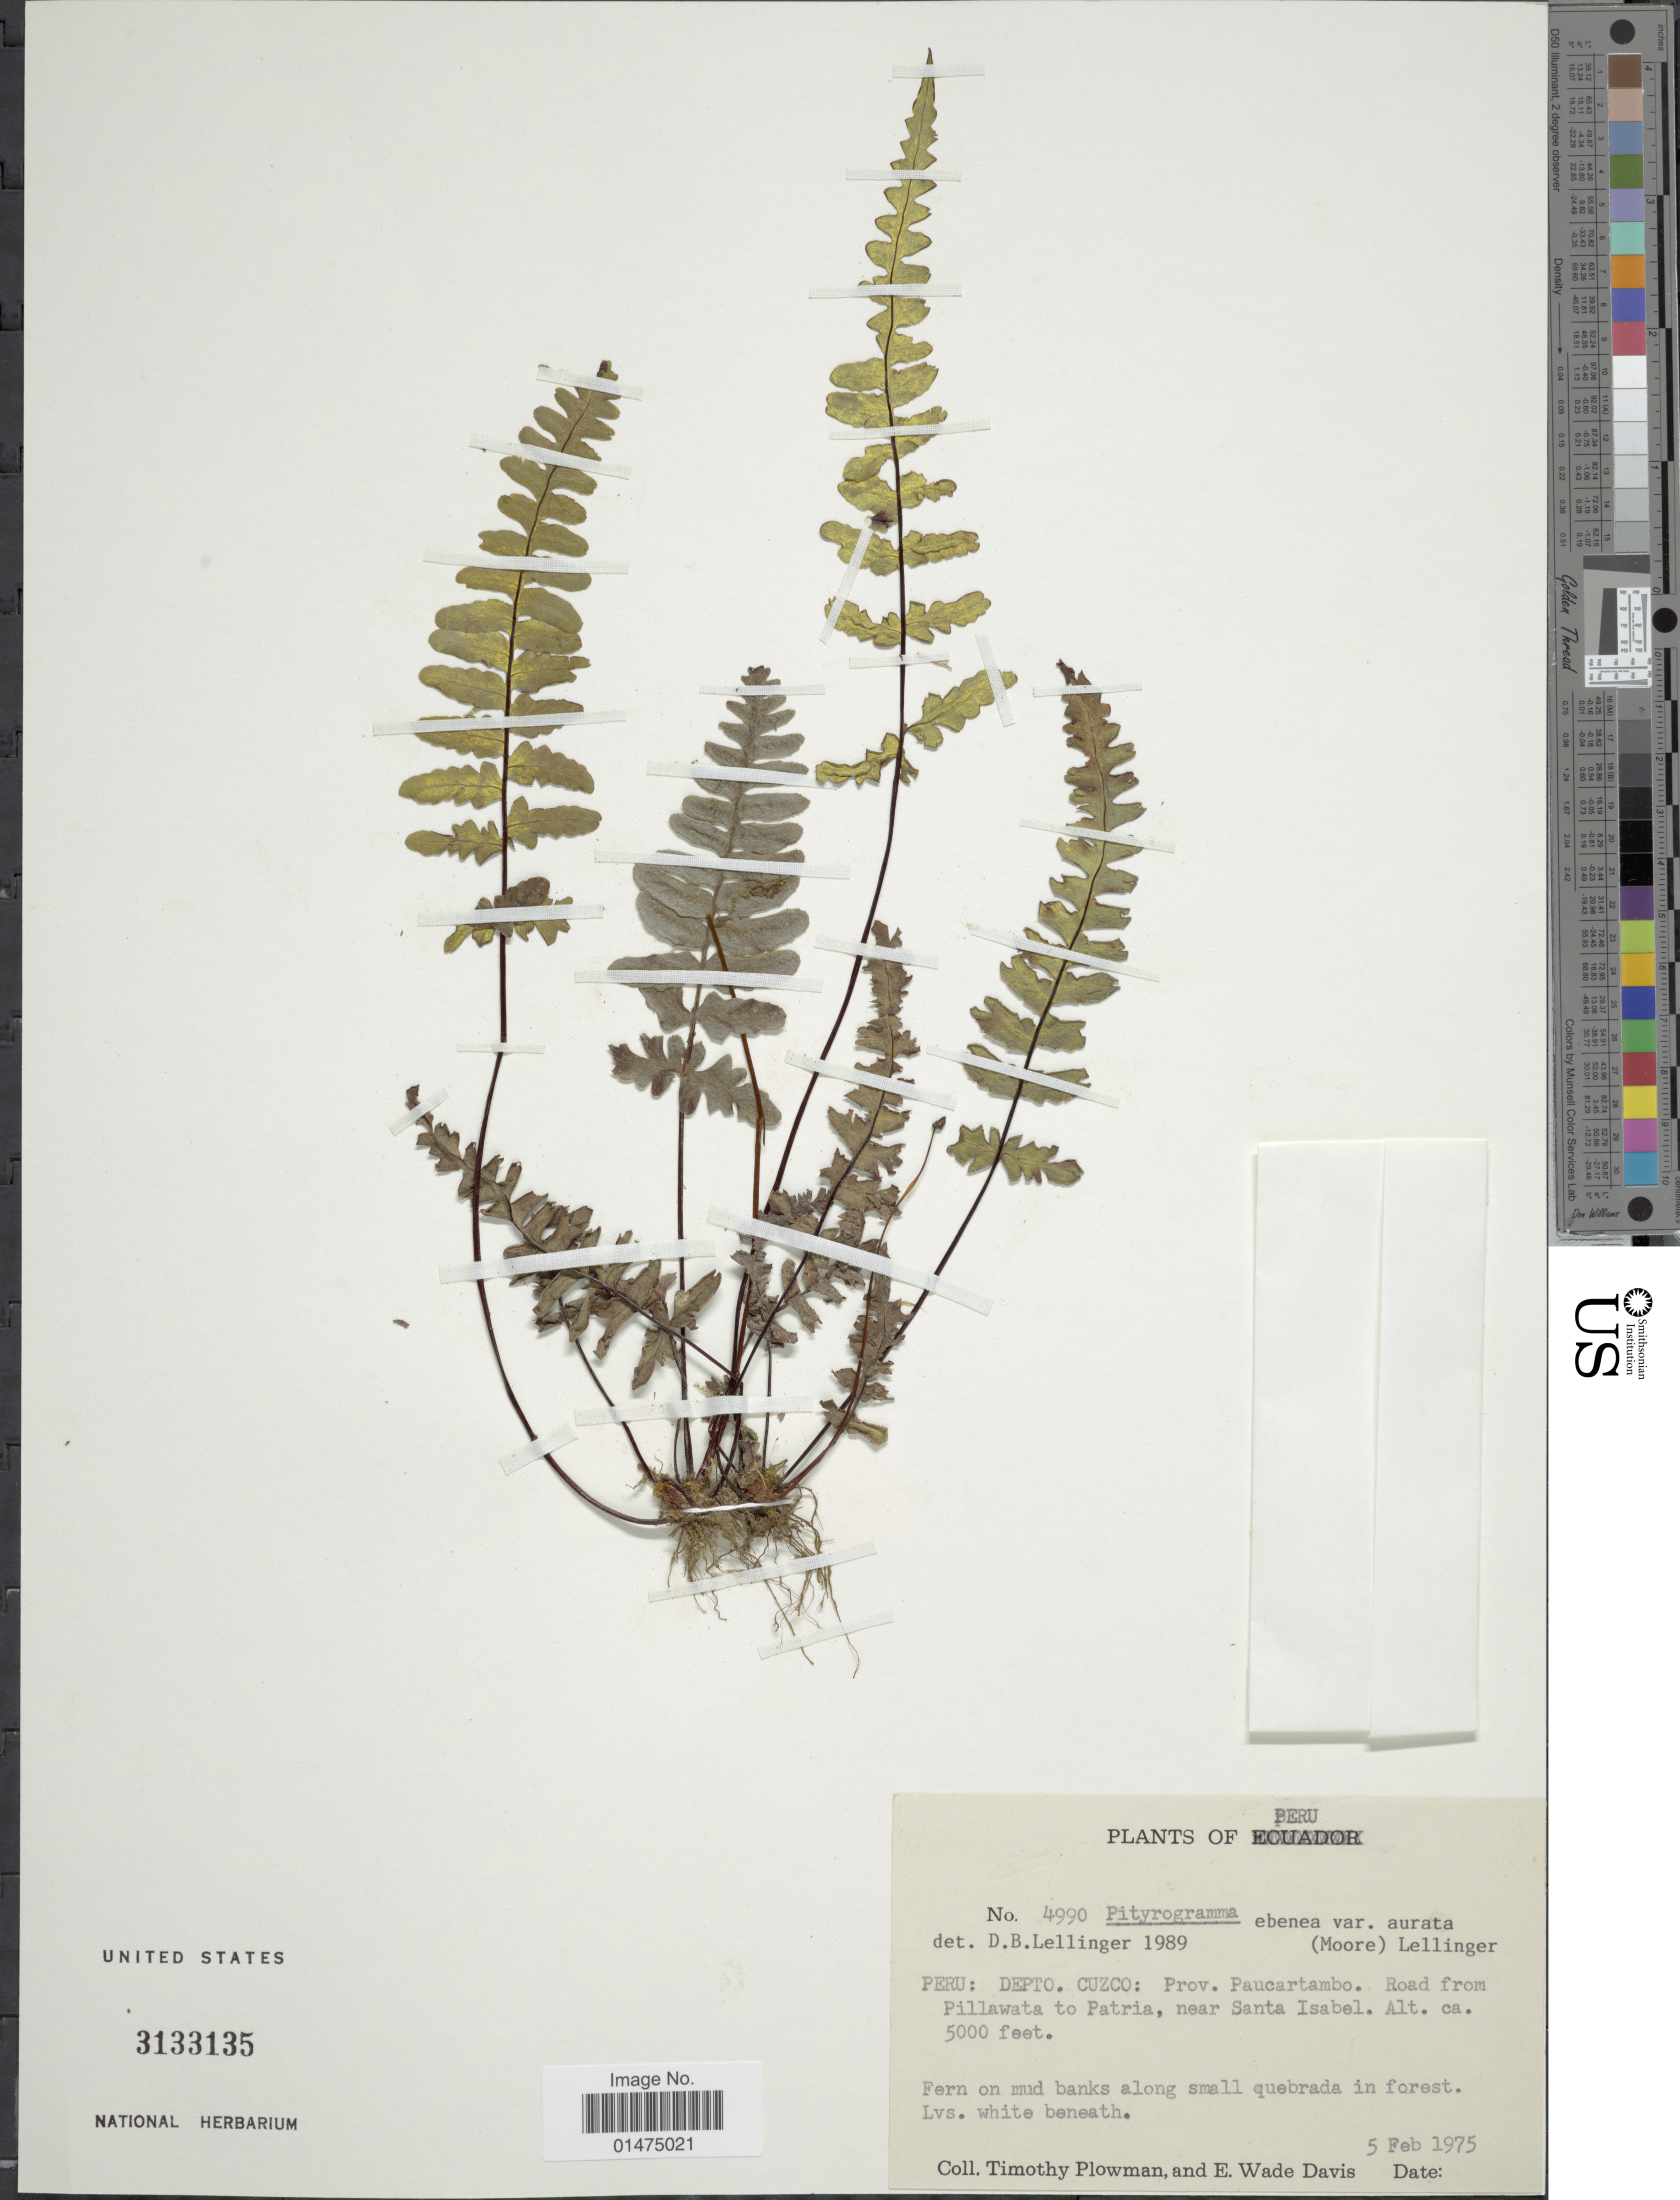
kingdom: Plantae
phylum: Tracheophyta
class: Polypodiopsida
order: Polypodiales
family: Pteridaceae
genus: Pityrogramma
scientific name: Pityrogramma ebenea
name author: (L.) Proctor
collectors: T. Plowman & E. Wade-Davis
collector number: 4490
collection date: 1975-02-05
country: Peru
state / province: Cusco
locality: Depto. Cuzco: prov. Paucartamba, road from Pillawata to Patria, near Santa Isabel.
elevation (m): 1524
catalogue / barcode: US 3133135